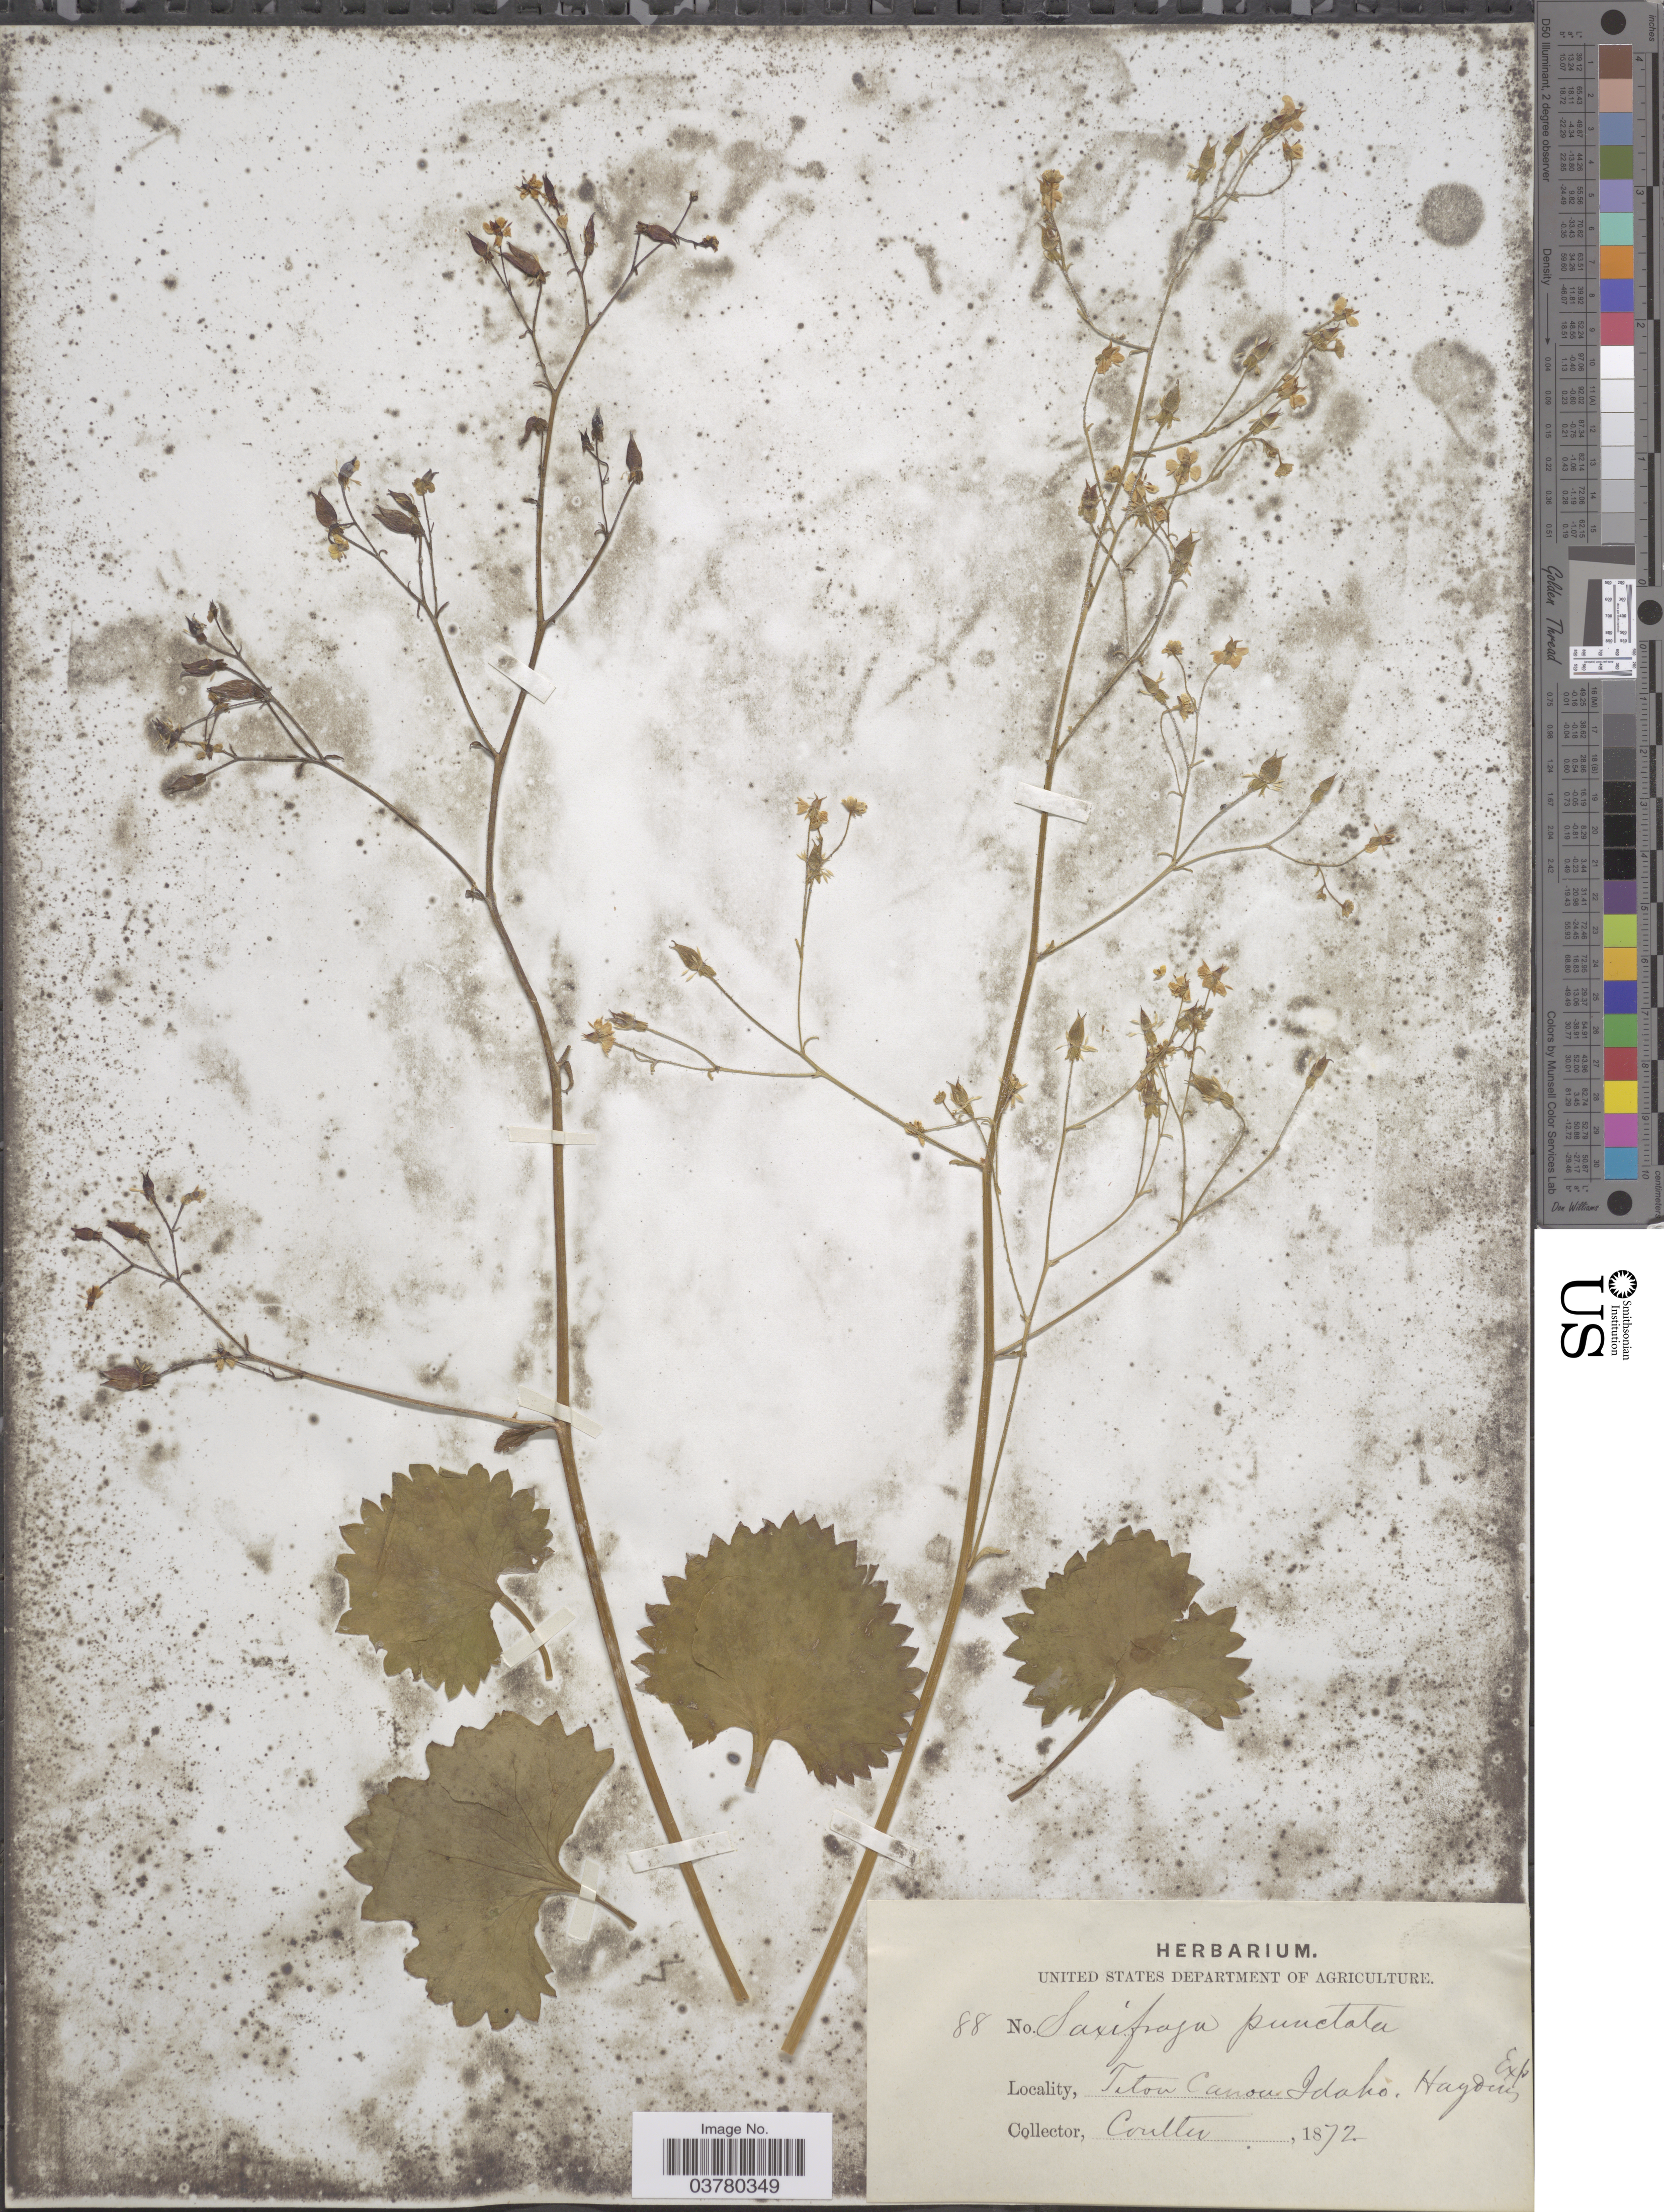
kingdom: Plantae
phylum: Tracheophyta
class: Magnoliopsida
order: Saxifragales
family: Saxifragaceae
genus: Micranthes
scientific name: Micranthes odontoloma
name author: (Piper) A. Heller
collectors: -- Coulter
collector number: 88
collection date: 1872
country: United States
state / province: Idaho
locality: Teton Canon. Haydens Exp.